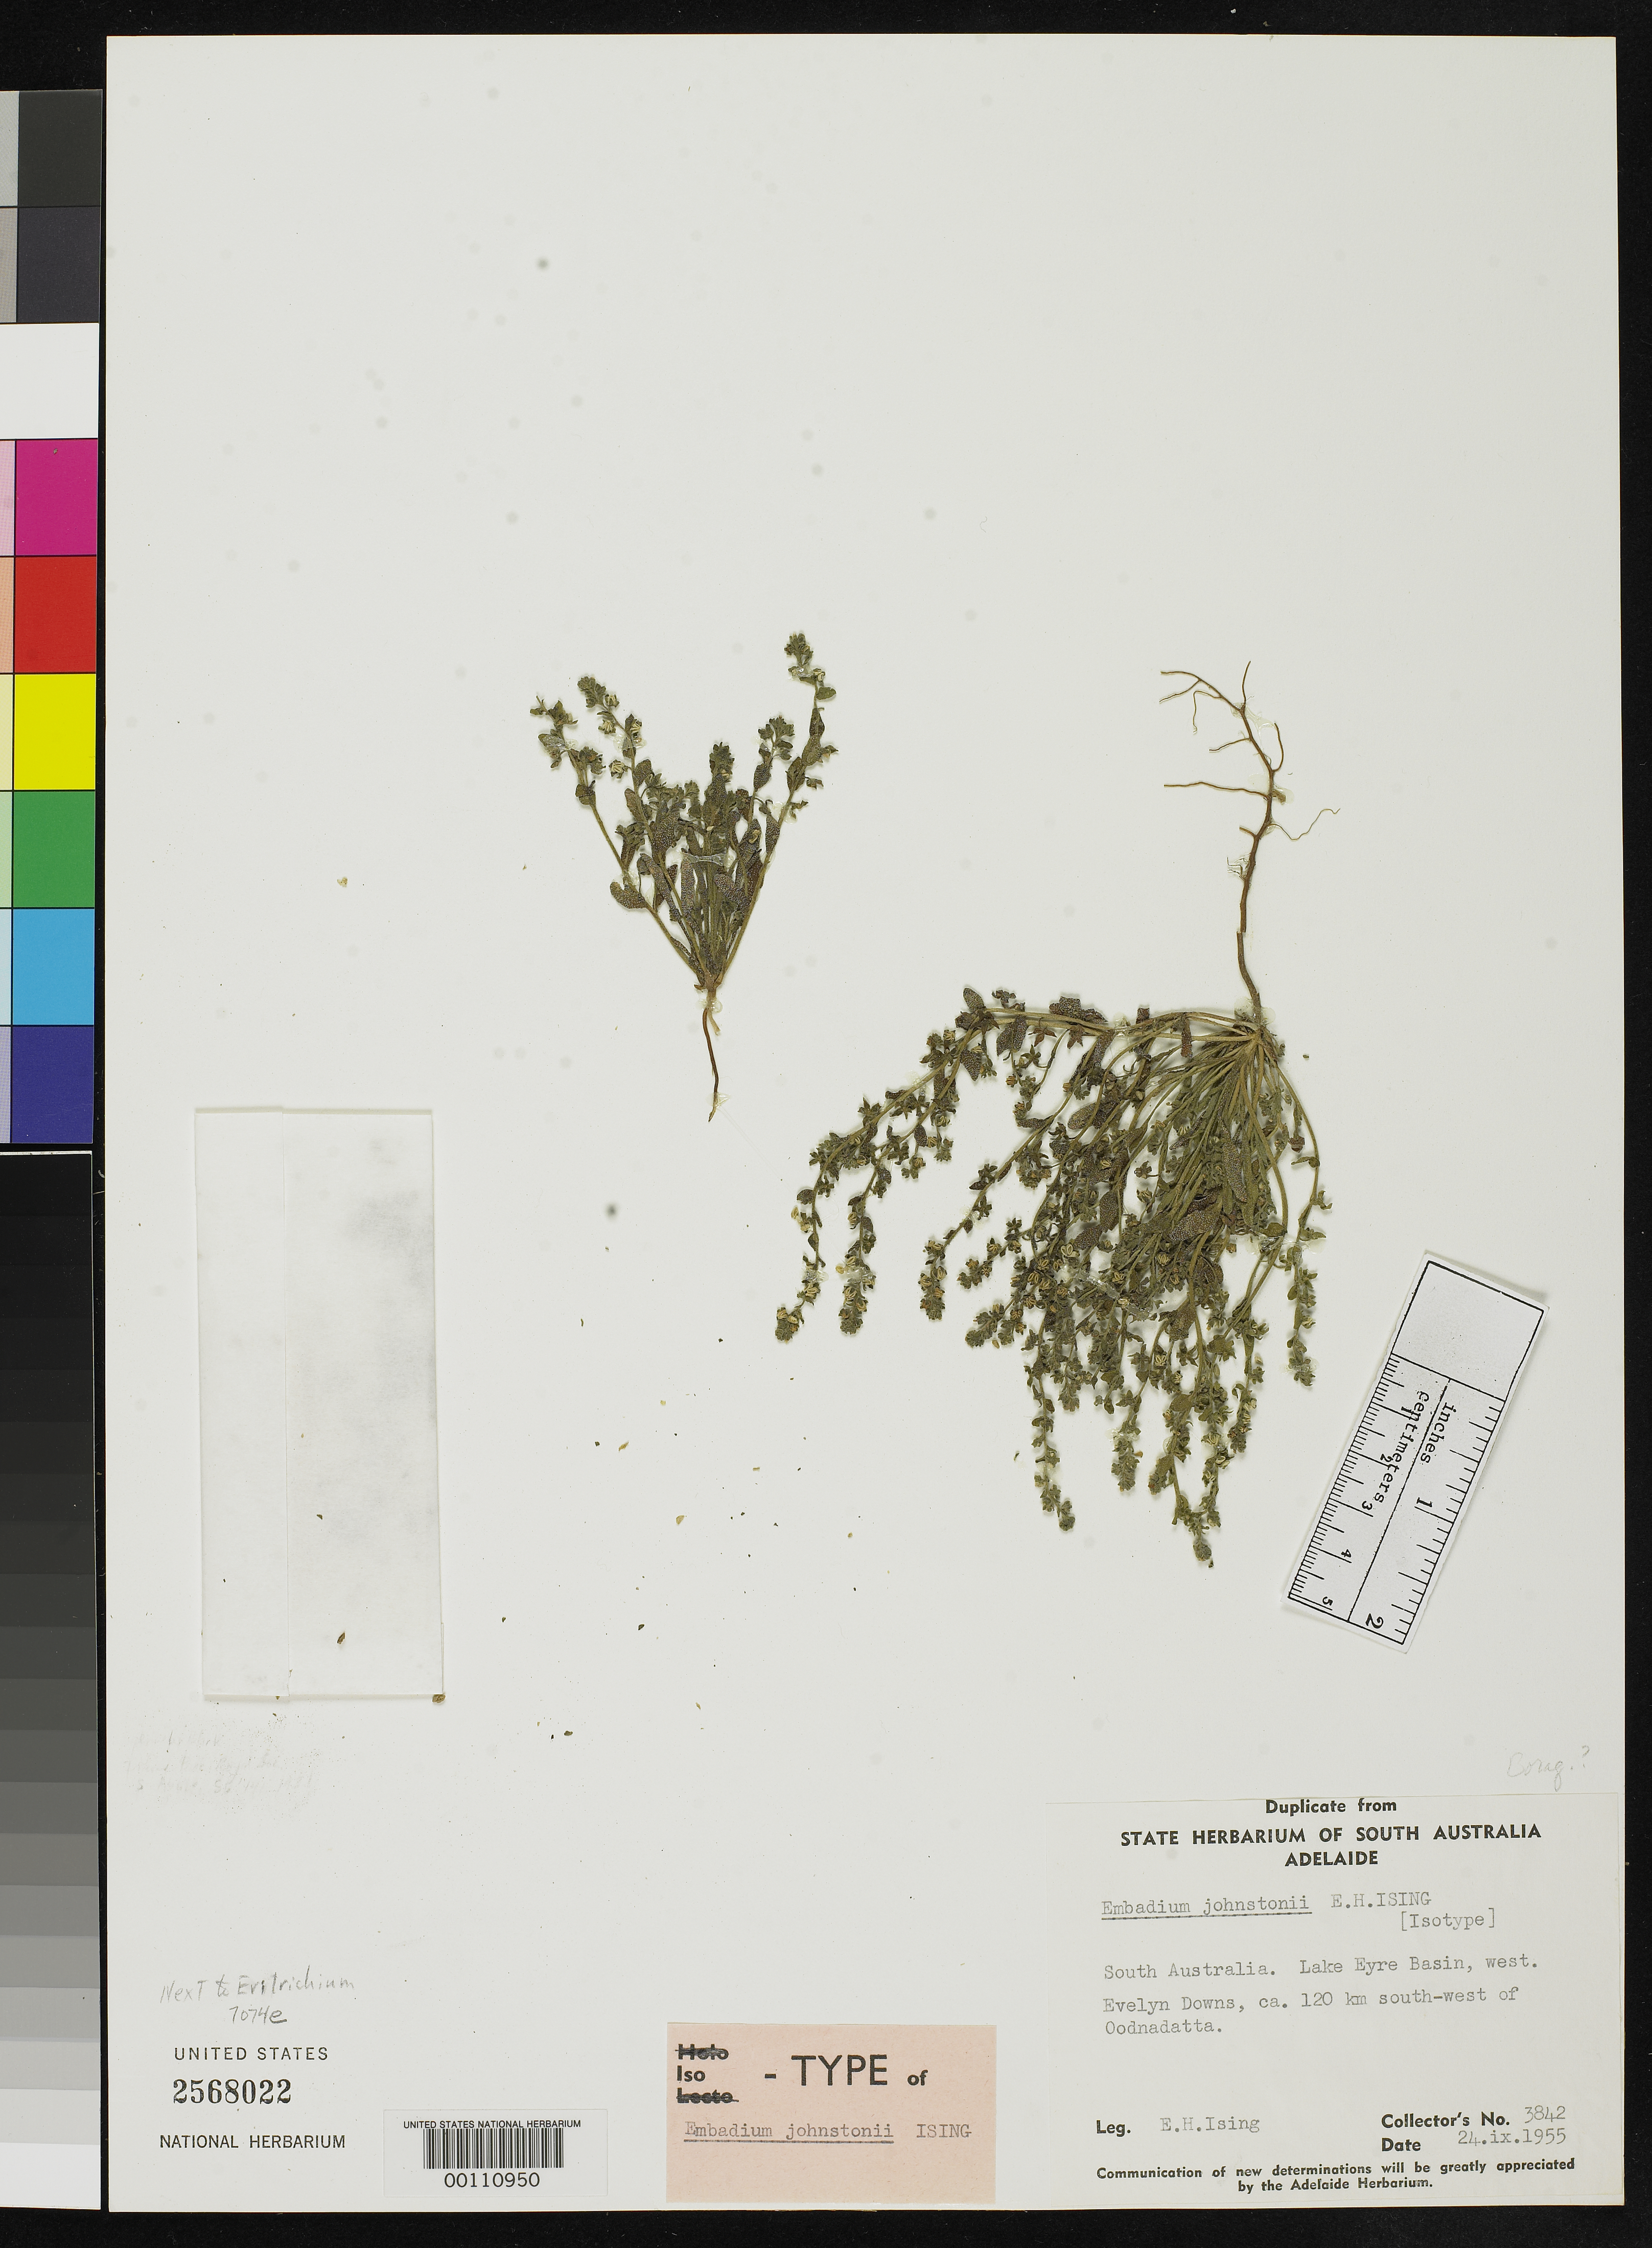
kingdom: Plantae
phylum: Tracheophyta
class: Magnoliopsida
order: Boraginales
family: Boraginaceae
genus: Embadium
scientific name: Embadium johnstonii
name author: Ising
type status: Isotype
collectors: E. Ising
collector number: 3842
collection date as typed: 24 Sep 1955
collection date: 1955-09-24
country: Australia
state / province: South Australia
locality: Evelyn Downs, 120 km. SW of Oodnadatta.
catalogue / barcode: US 2568022